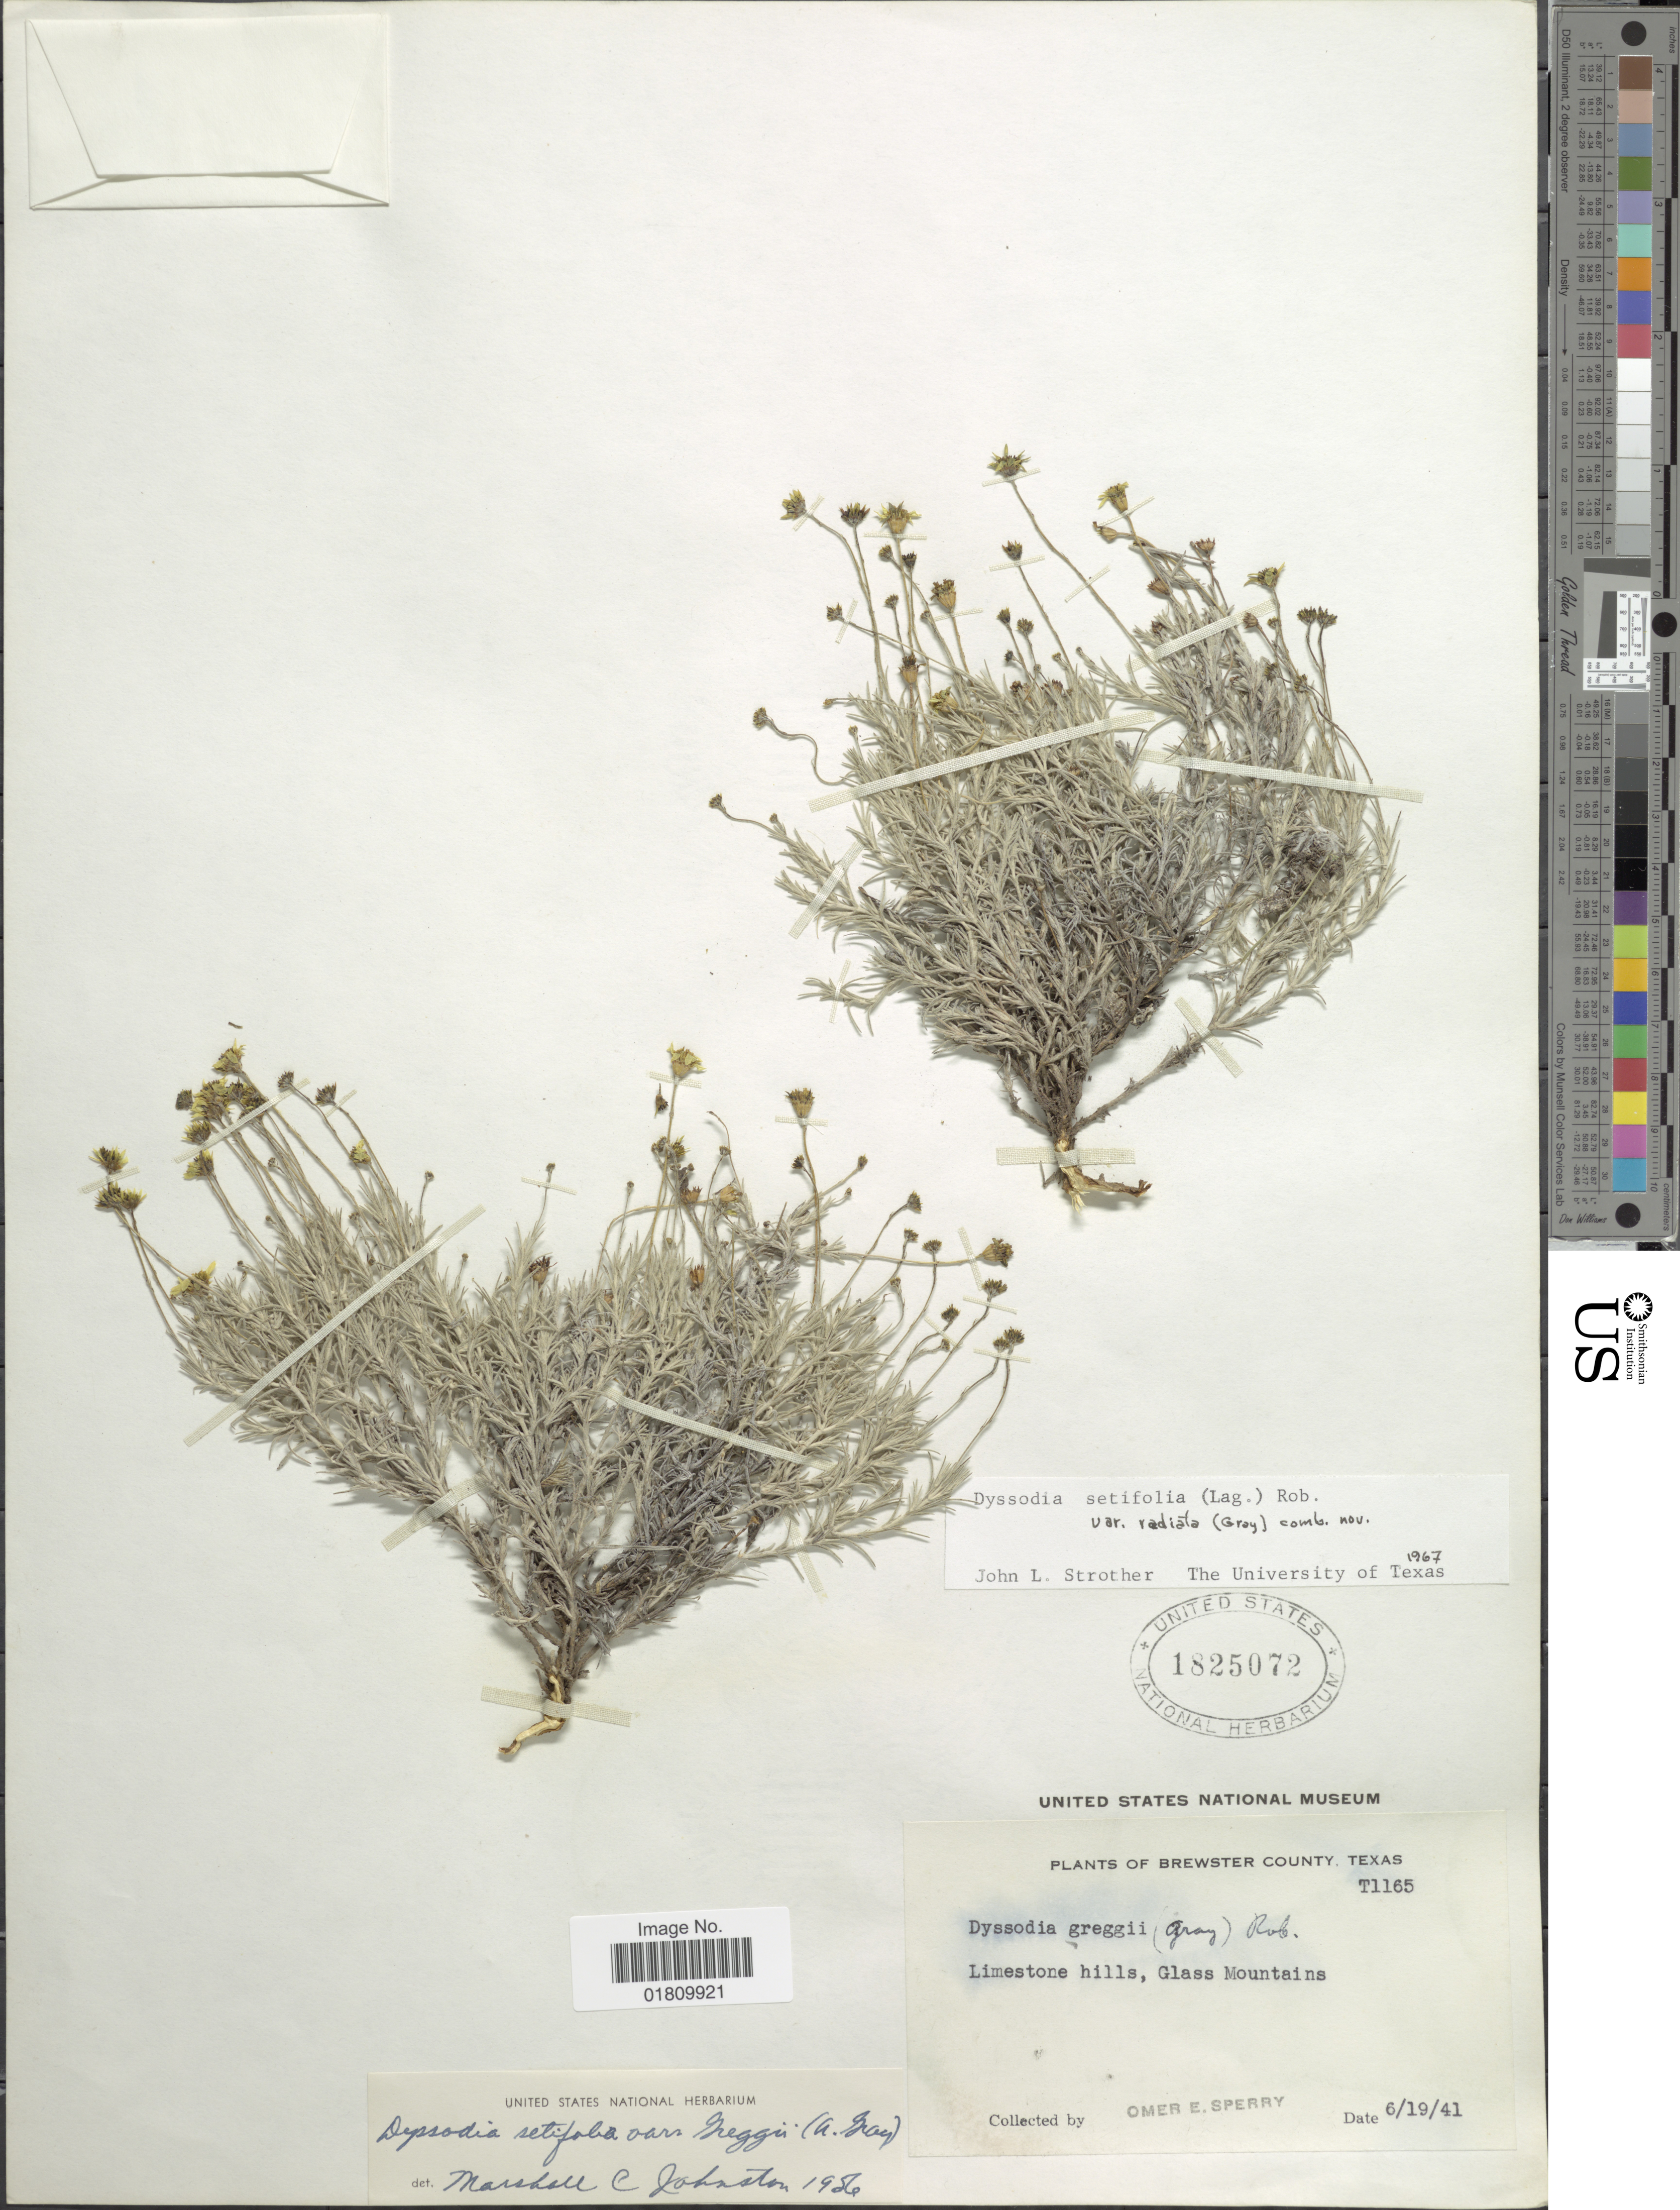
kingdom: Plantae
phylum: Tracheophyta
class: Magnoliopsida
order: Asterales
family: Asteraceae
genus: Thymophylla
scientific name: Thymophylla setifolia var. radiata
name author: (A. Gray) Strother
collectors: O. E. Sperry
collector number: T1165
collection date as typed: Transcribed d/m/y: 19/6/41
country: United States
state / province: Texas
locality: Brewster County, limestone hills, Glass Mountains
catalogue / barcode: US 1825072